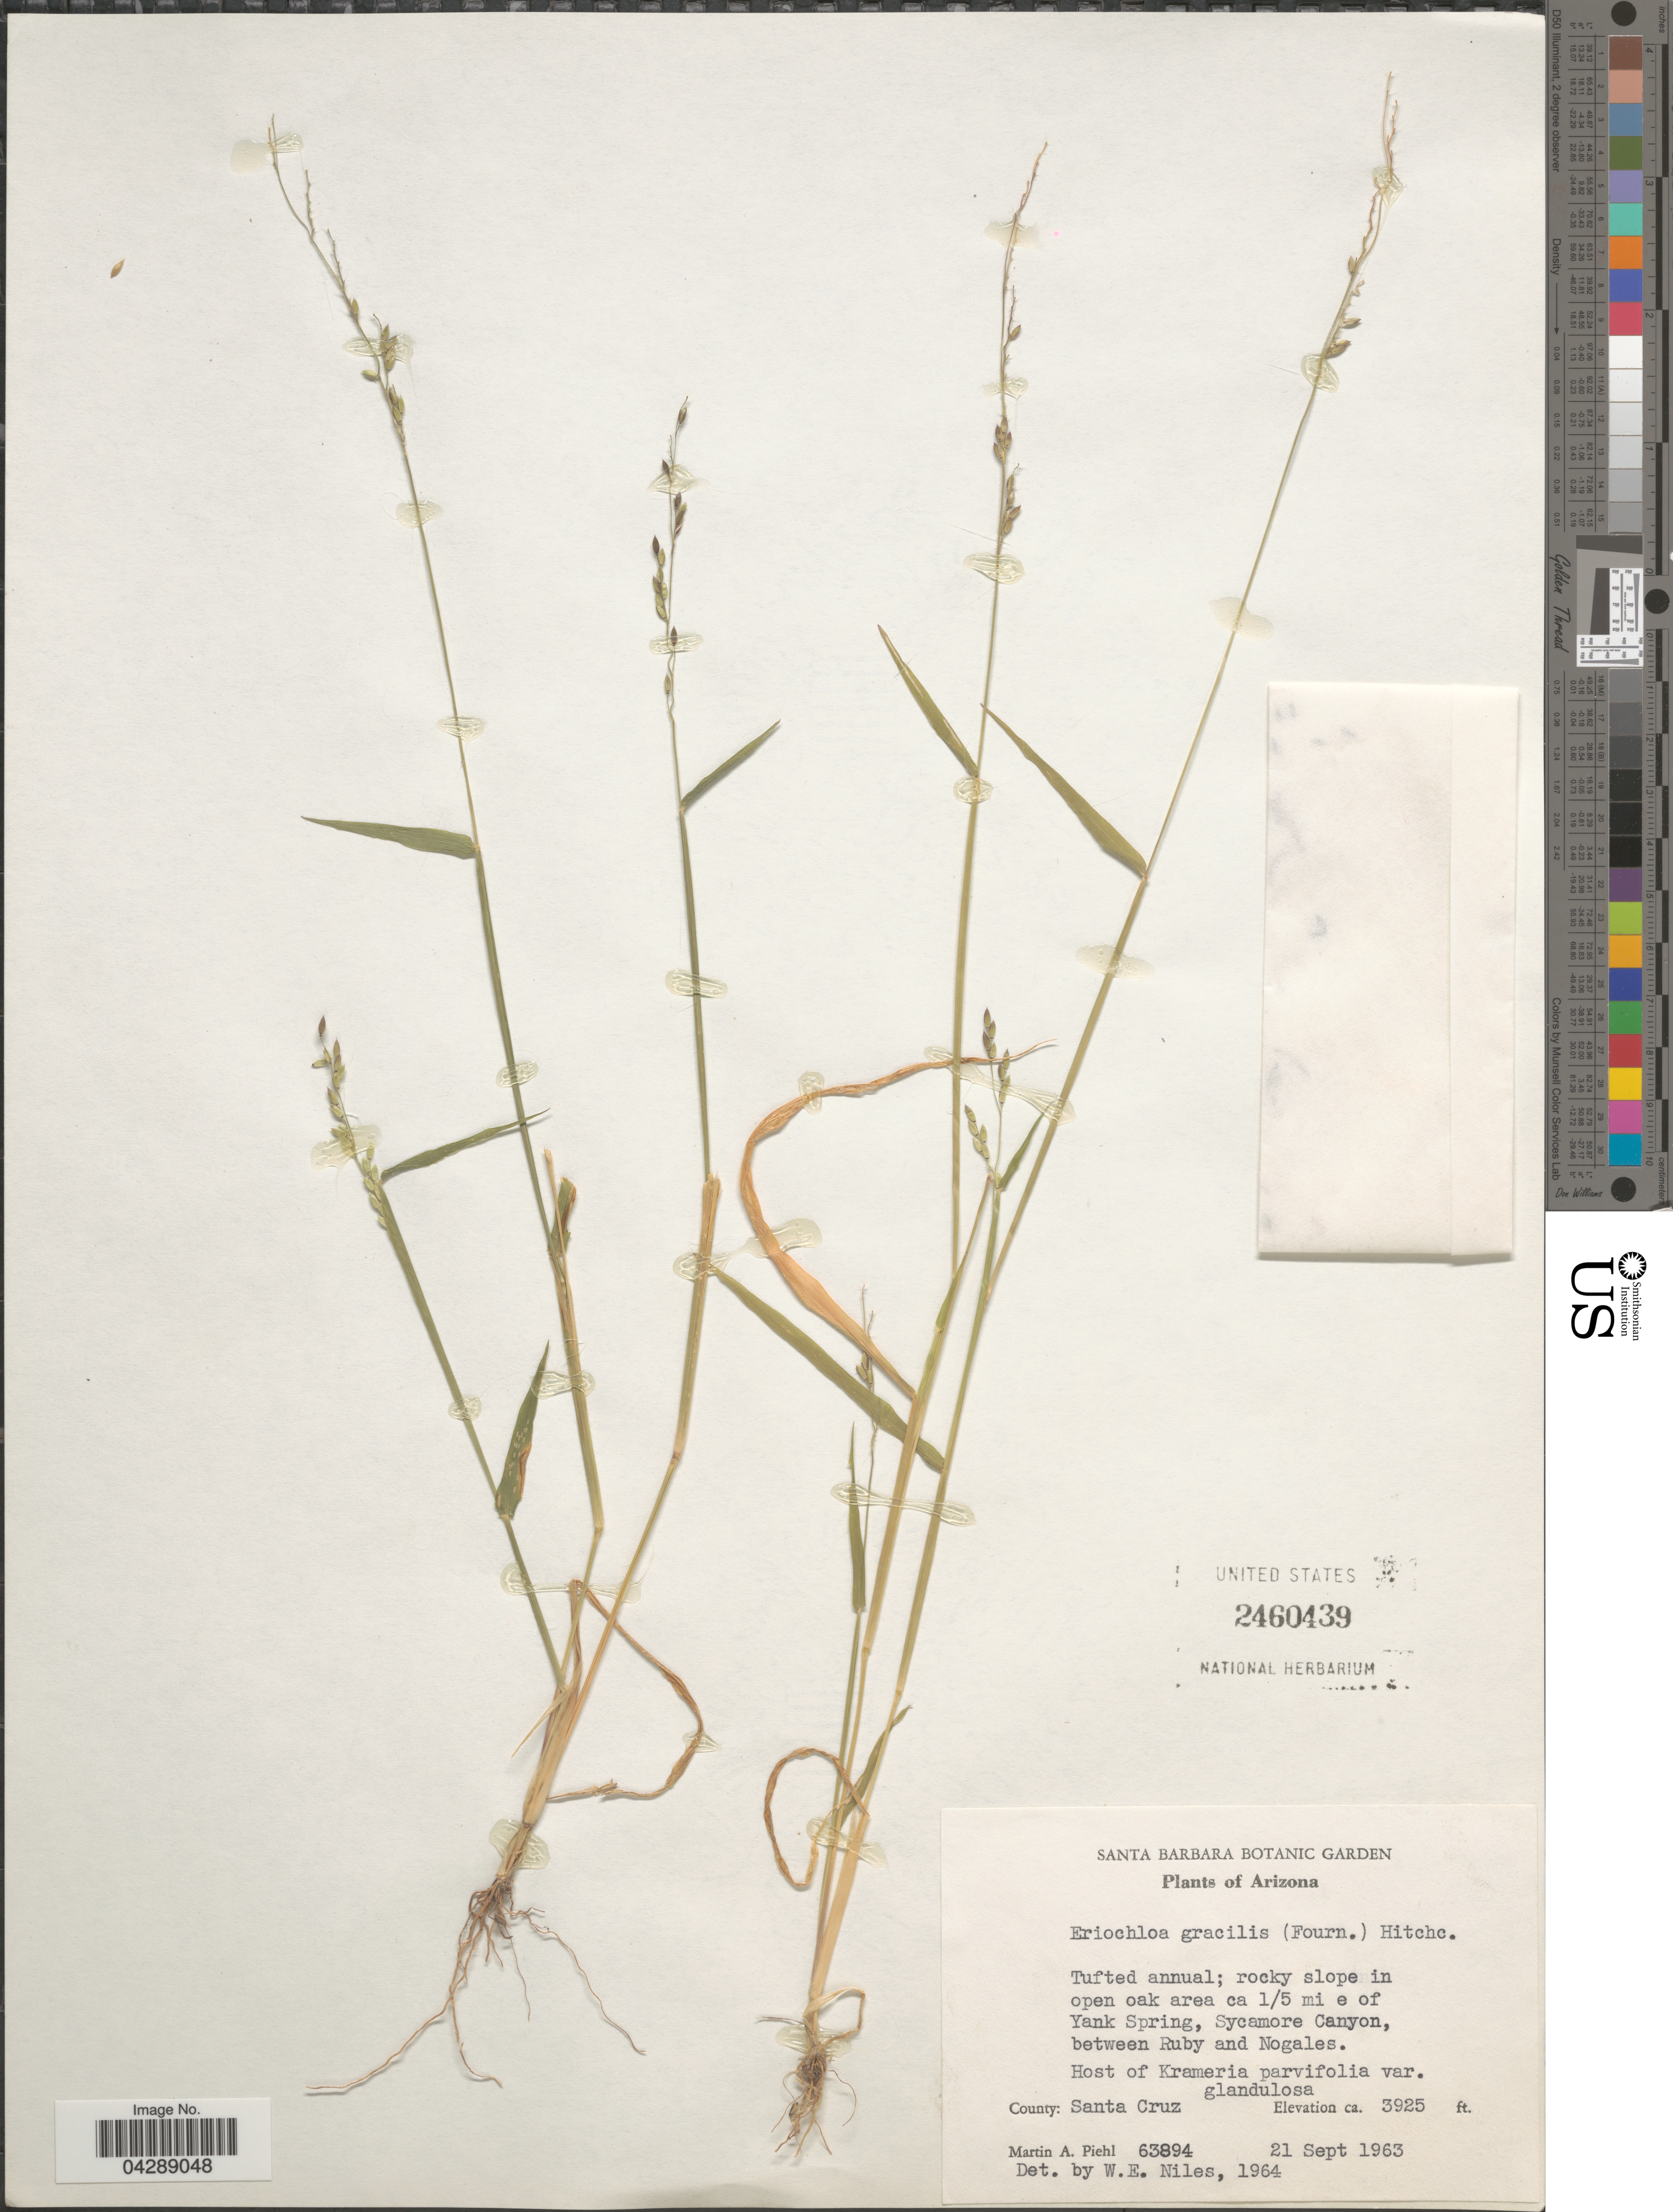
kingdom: Plantae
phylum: Tracheophyta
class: Liliopsida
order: Poales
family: Poaceae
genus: Eriochloa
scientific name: Eriochloa acuminata var. acuminata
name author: (J. Presl) Kunth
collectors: M. Piehl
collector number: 63894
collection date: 1963-09-21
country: United States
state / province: Arizona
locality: Rocky slope in open oak area ca ⅕ mi e of Yank Spring, Sycamore Canyon, between Ruby and Nogales. County: Santa Cruz.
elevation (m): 1196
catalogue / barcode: US 2460439